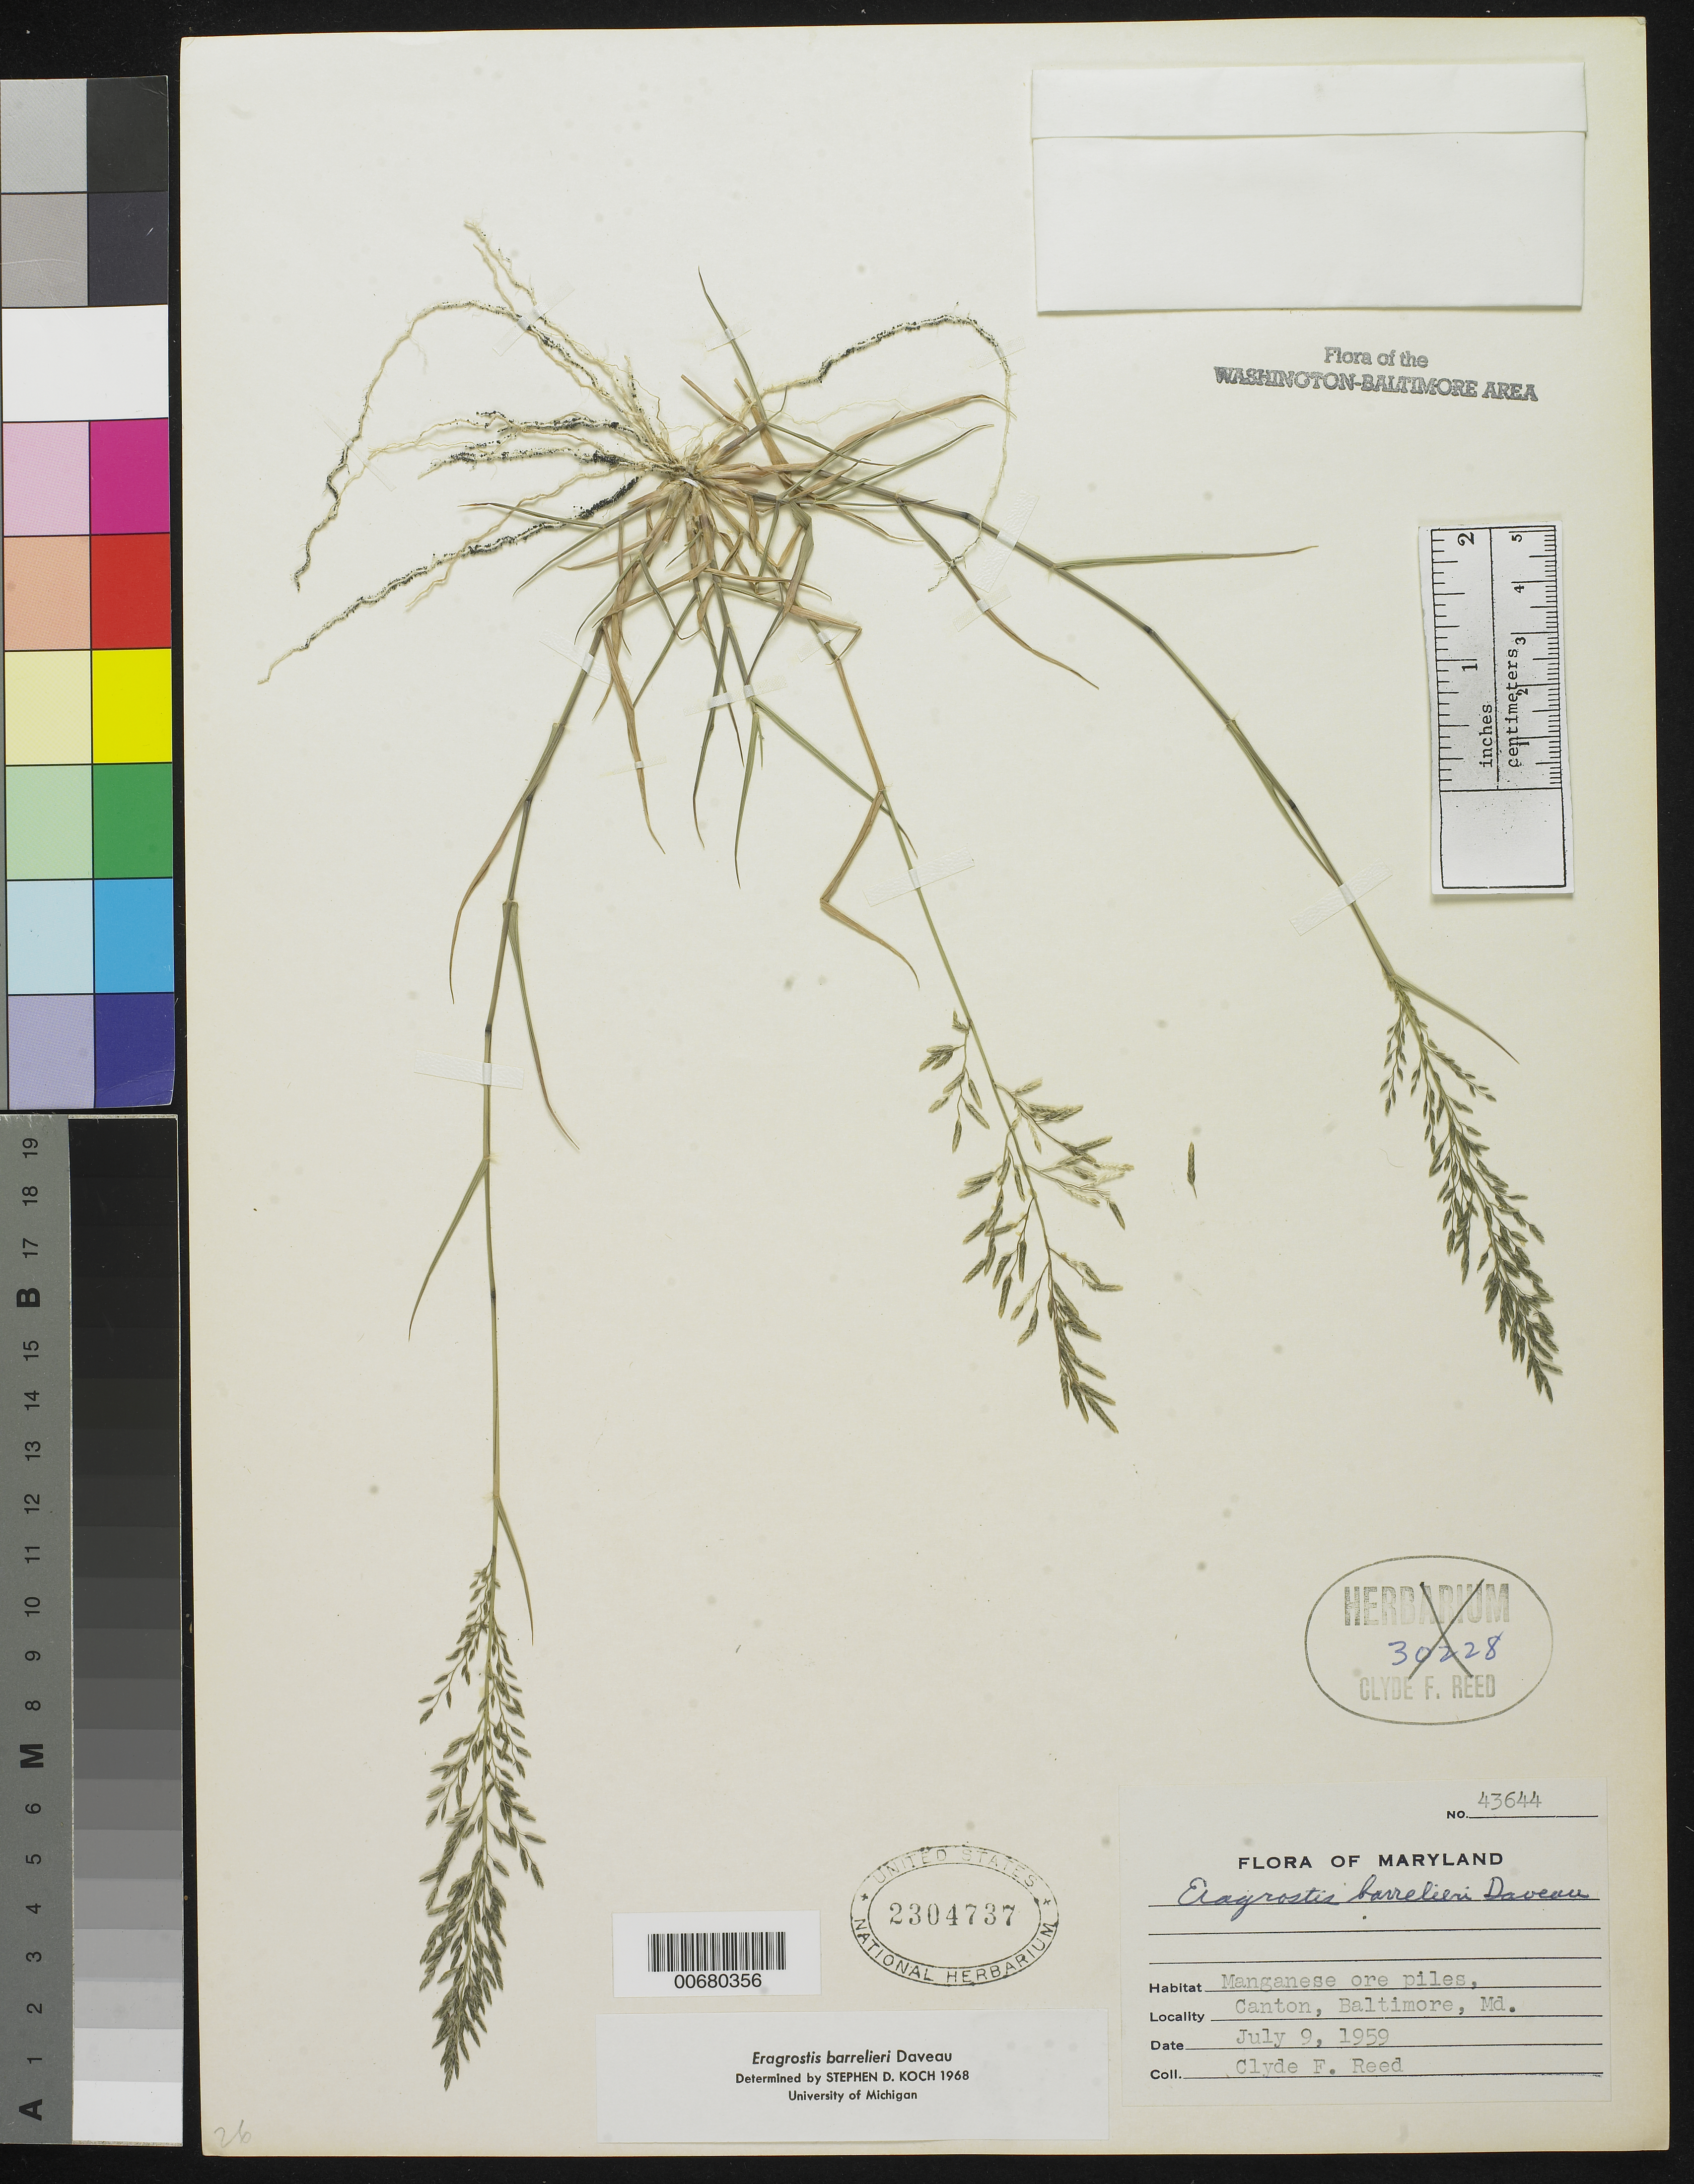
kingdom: Plantae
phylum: Tracheophyta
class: Liliopsida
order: Poales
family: Poaceae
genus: Eragrostis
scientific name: Eragrostis barrelieri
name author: Daveau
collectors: F. Reed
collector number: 43644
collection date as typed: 09 Jul 1959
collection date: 1959-07-09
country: United States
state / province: Maryland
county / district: City of Baltimore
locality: Canton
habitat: Manganese ore piles.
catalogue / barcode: US 2304737